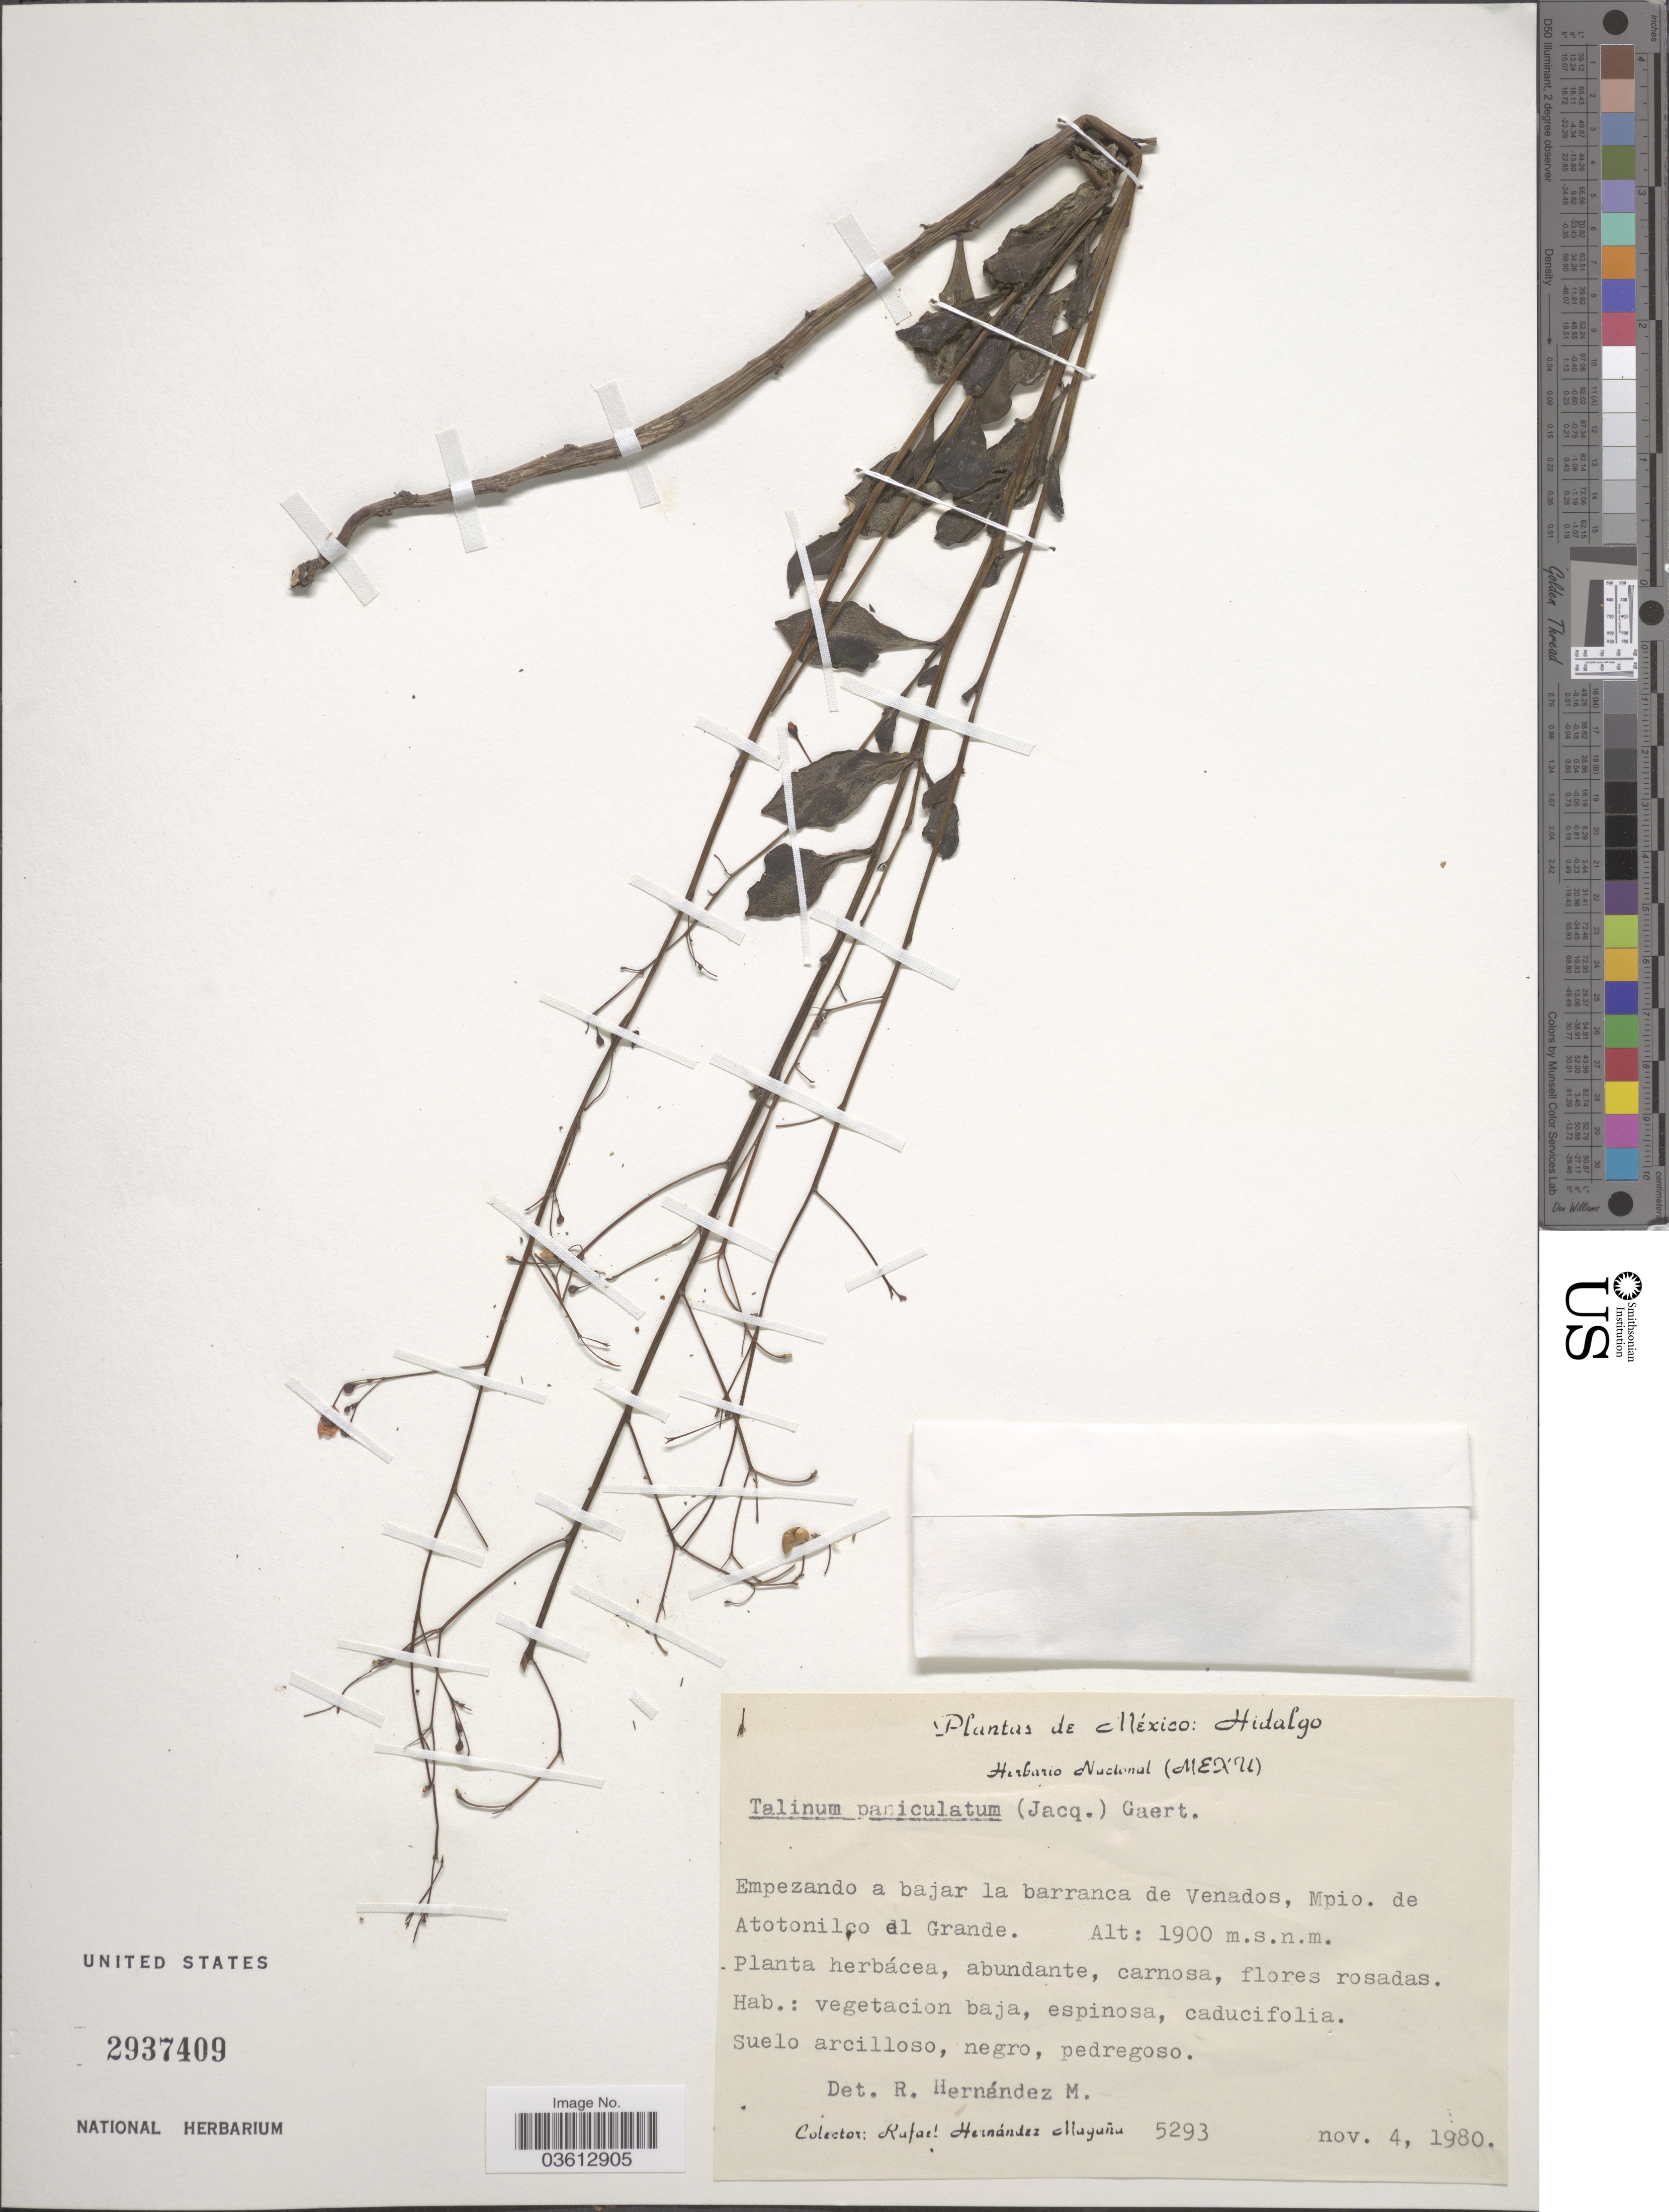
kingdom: Plantae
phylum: Tracheophyta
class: Magnoliopsida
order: Caryophyllales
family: Talinaceae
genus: Talinum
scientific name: Talinum paniculatum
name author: (Jacq.) Gaertn.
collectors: R. Hernández-M.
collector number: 5293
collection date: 1980-11-04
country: Mexico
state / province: Hidalgo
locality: Empezando a bajar la barranca de Venados, Mpio. de Atotonilco el Grande.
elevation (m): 1900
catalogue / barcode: US 2937409